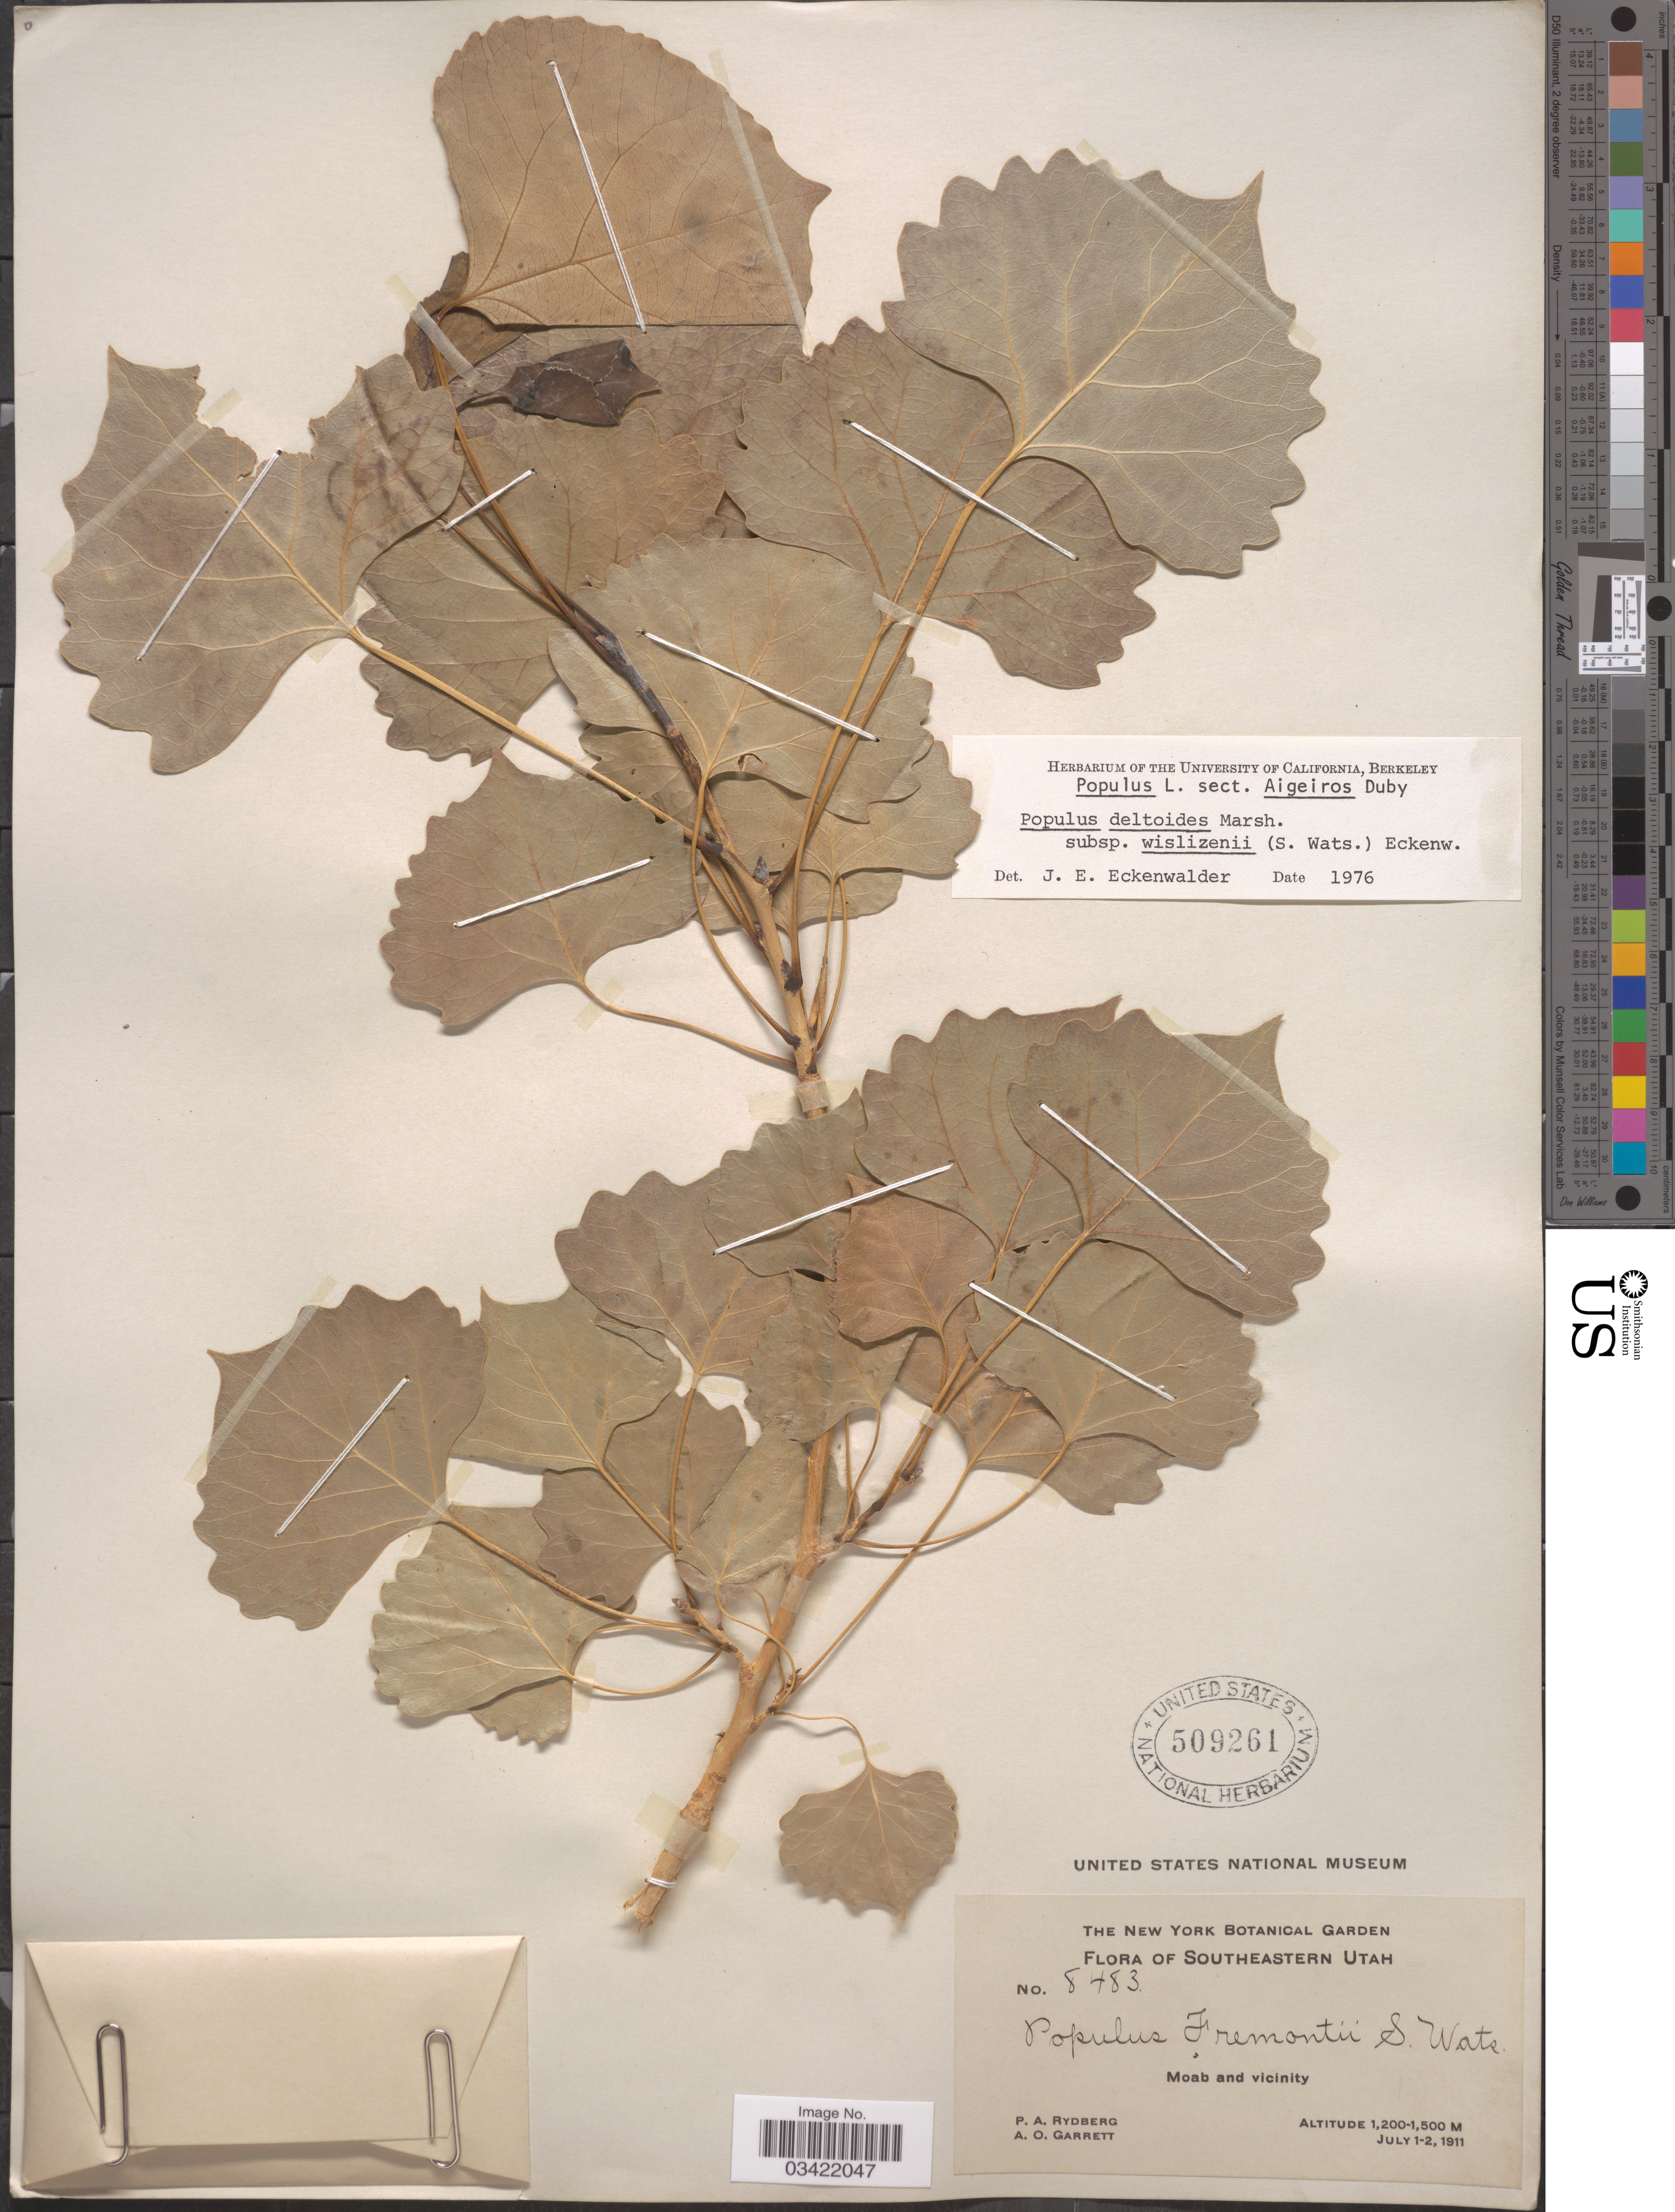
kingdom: Plantae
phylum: Tracheophyta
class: Magnoliopsida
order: Malpighiales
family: Salicaceae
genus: Populus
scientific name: Populus deltoides subsp. wislizeni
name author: (S. Watson) Eckenw.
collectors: P. A. Rydberg & A. O. Garrett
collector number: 8483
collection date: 1911-07-01/1911-07-02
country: United States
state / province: Utah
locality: Southeastern Utah. Moab and vicinity.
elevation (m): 1200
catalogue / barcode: US 509261